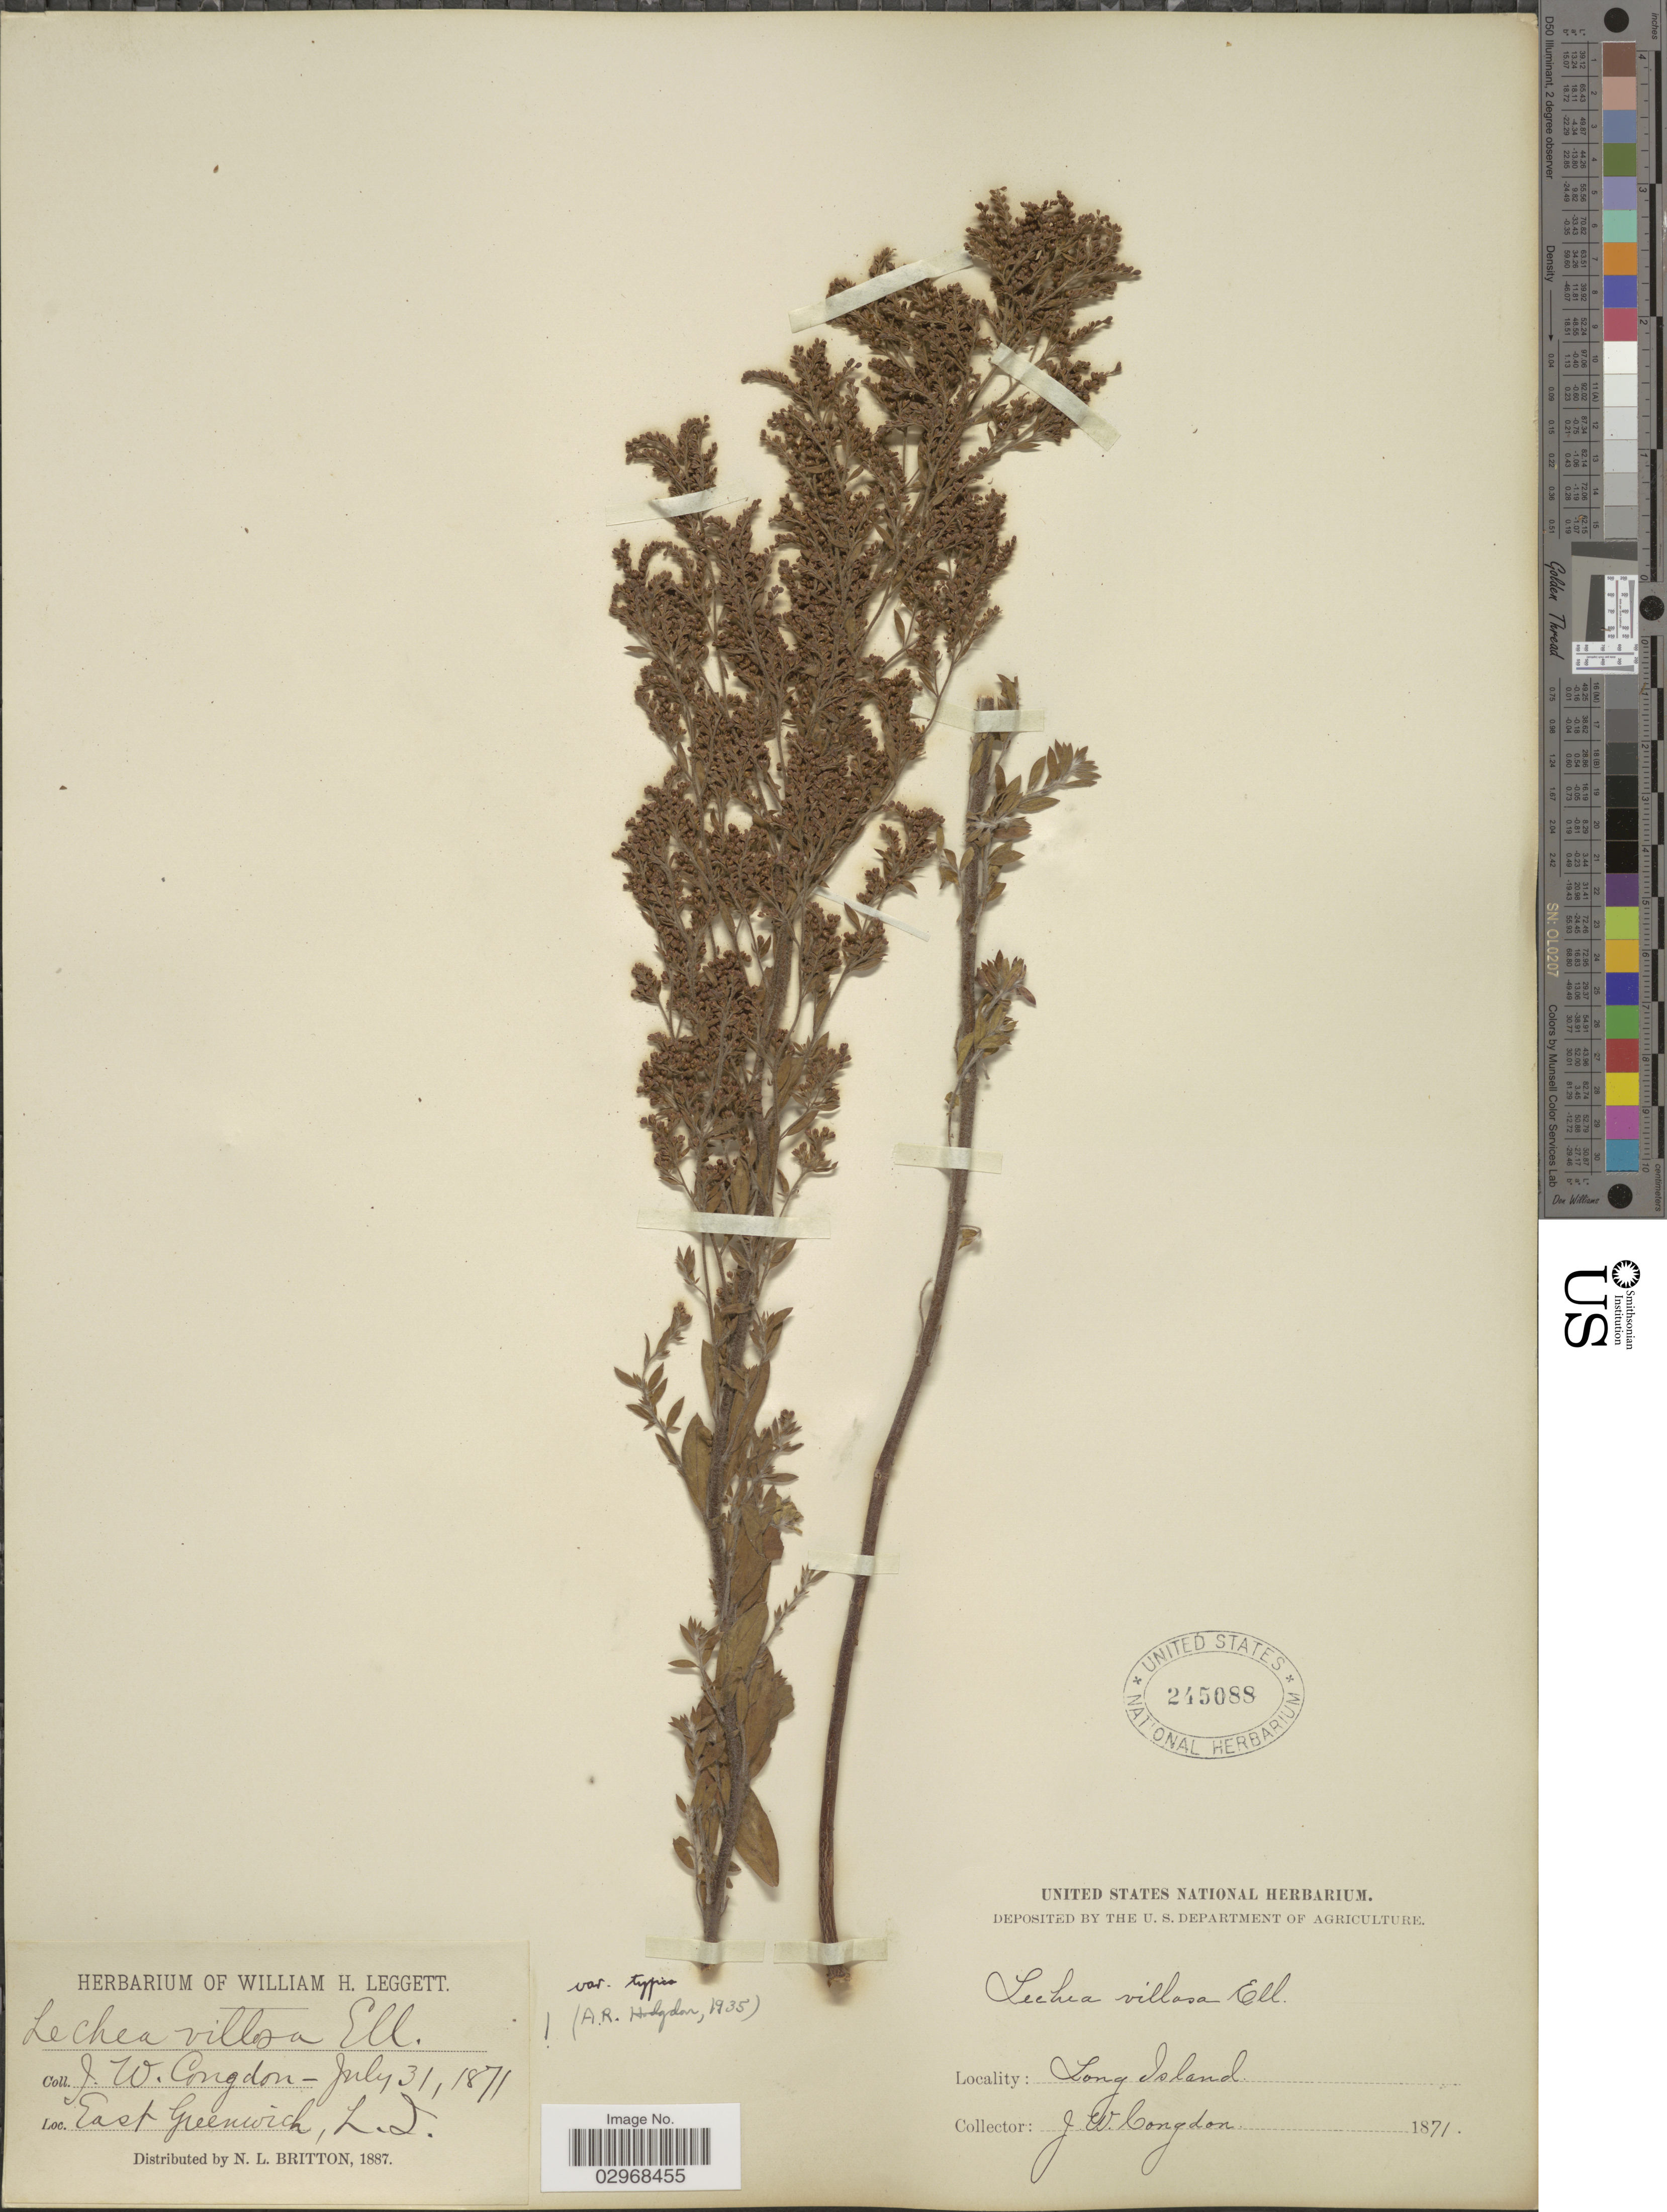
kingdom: Plantae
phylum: Tracheophyta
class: Magnoliopsida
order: Malvales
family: Cistaceae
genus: Lechea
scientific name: Lechea villosa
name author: Elliott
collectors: J. W. Congdon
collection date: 1871-07-31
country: United States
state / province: New York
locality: Long Island, East Greenwich.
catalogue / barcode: US 245088